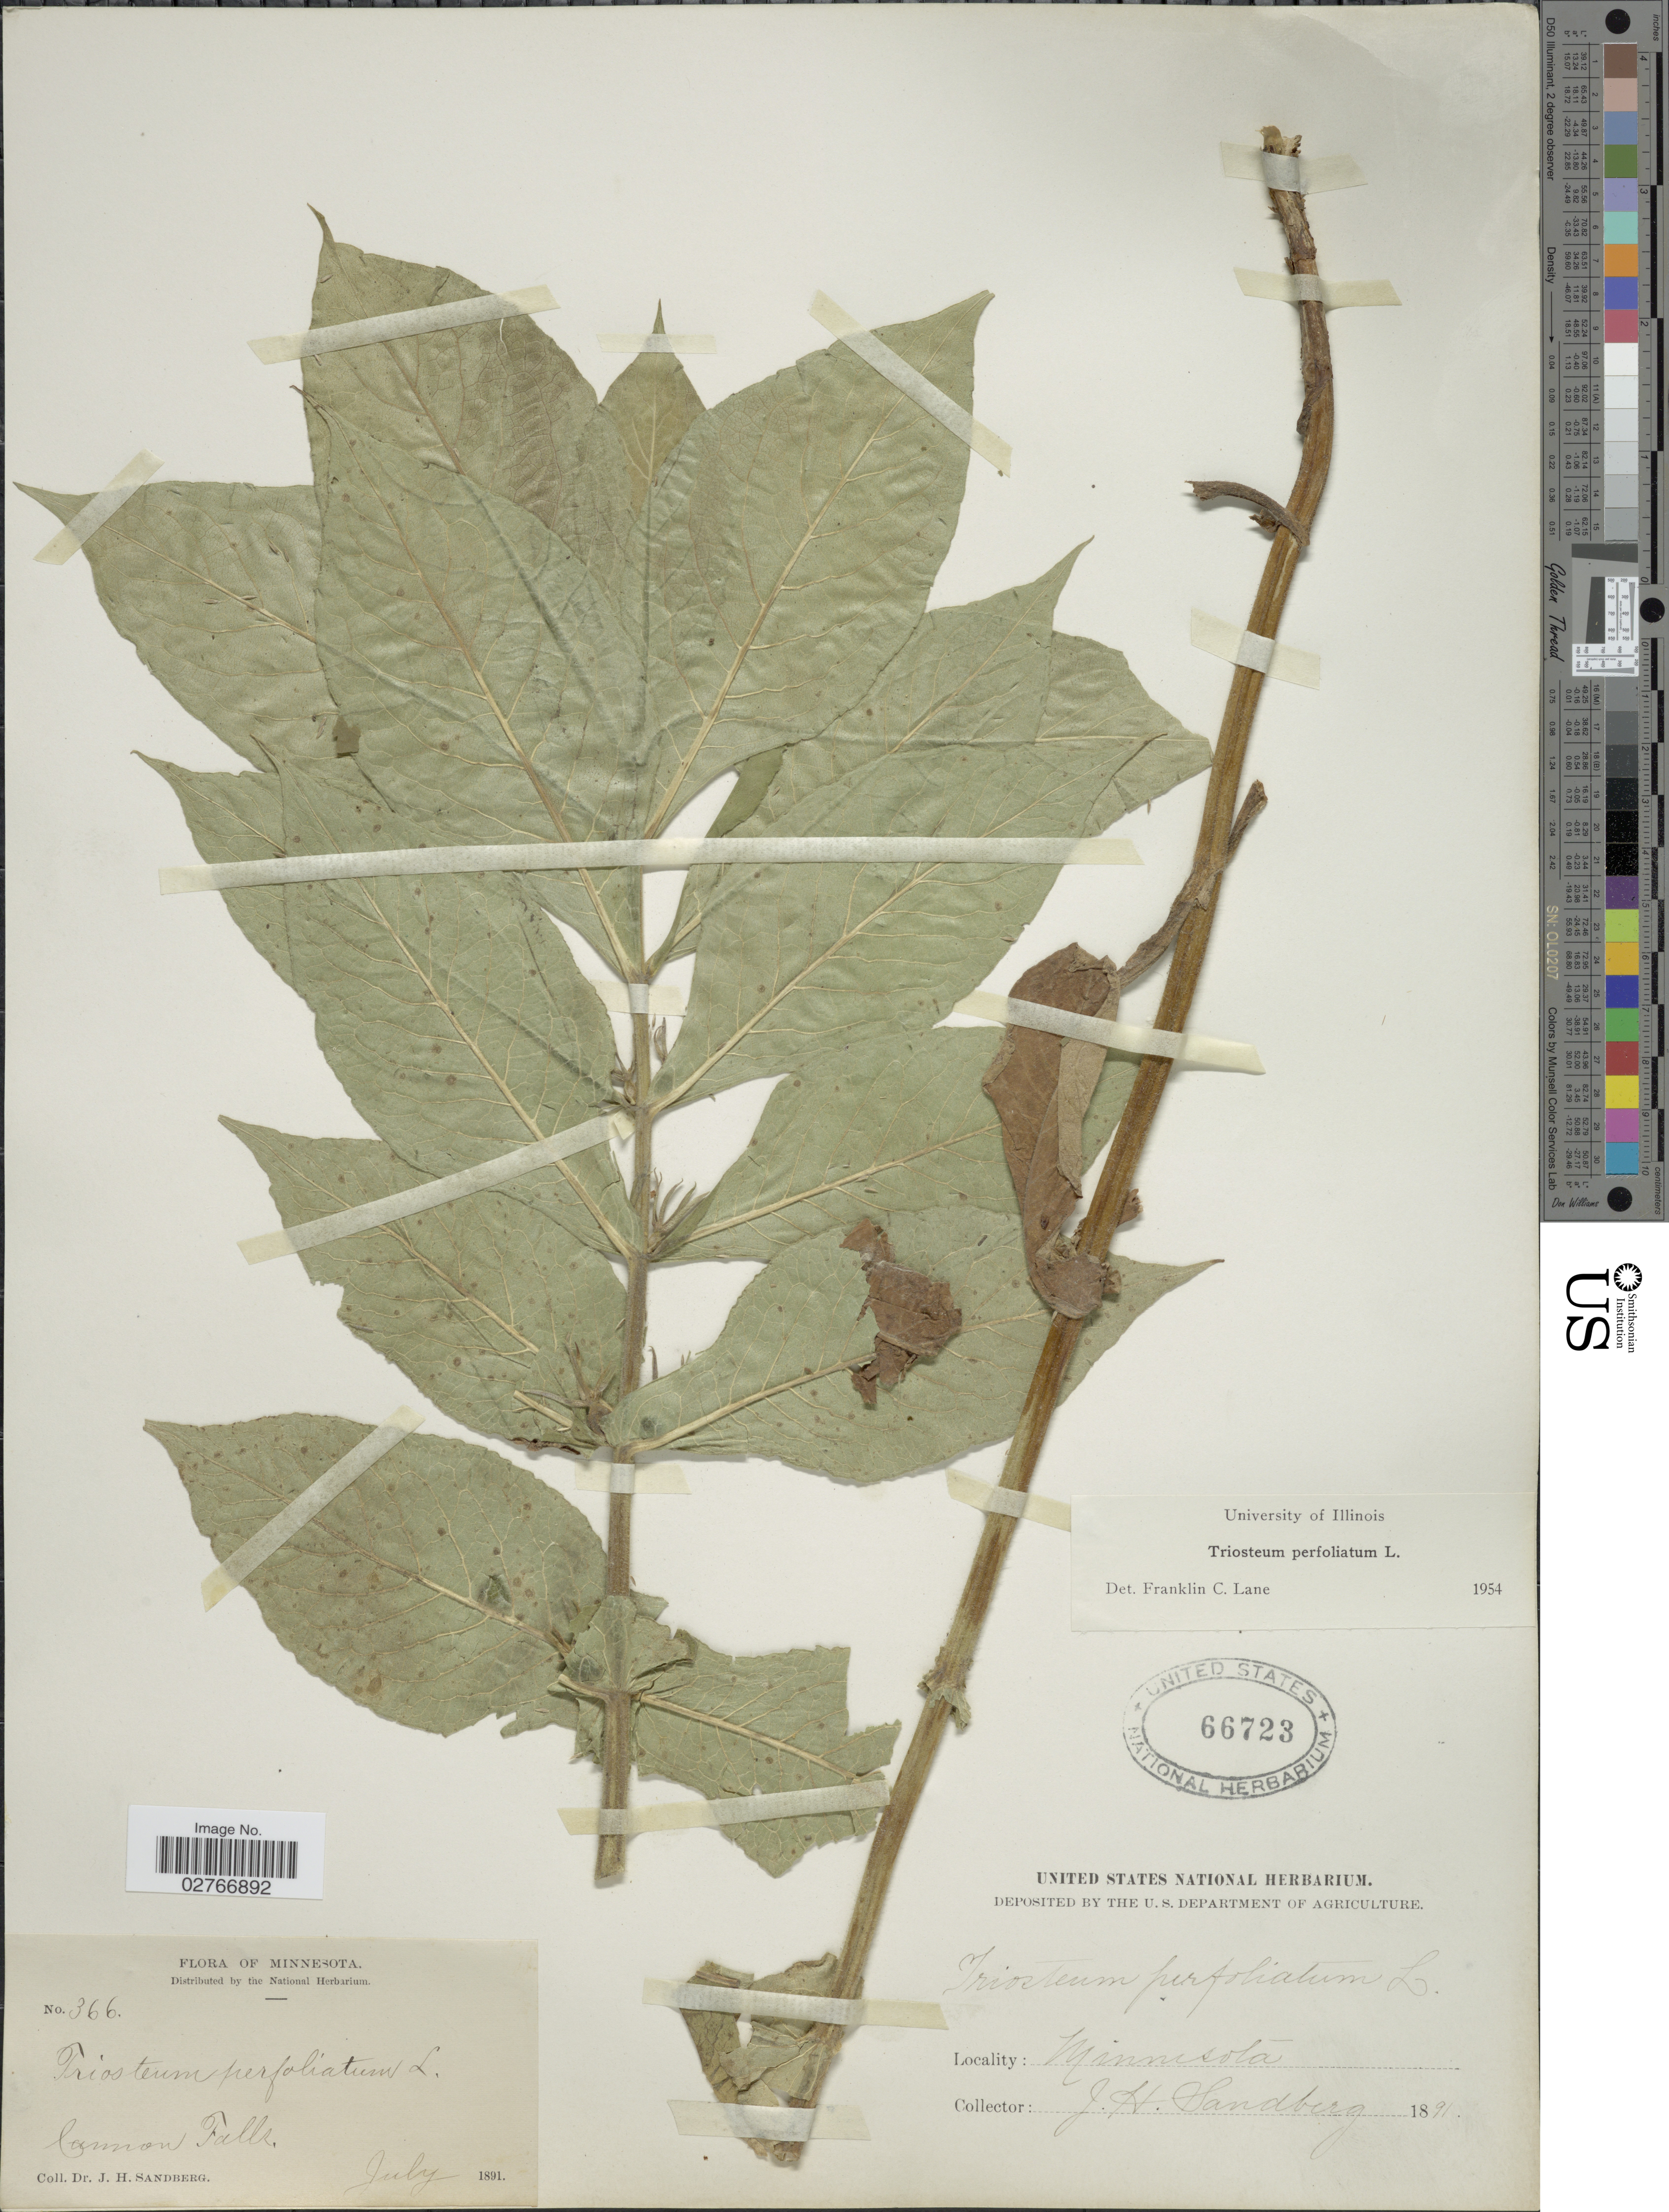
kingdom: Plantae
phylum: Tracheophyta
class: Magnoliopsida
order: Dipsacales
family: Caprifoliaceae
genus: Triosteum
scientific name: Triosteum perfoliatum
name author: L.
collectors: J. H. Sandberg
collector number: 366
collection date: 1891-07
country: United States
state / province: Minnesota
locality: Cannon Falls.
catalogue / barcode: US 66723